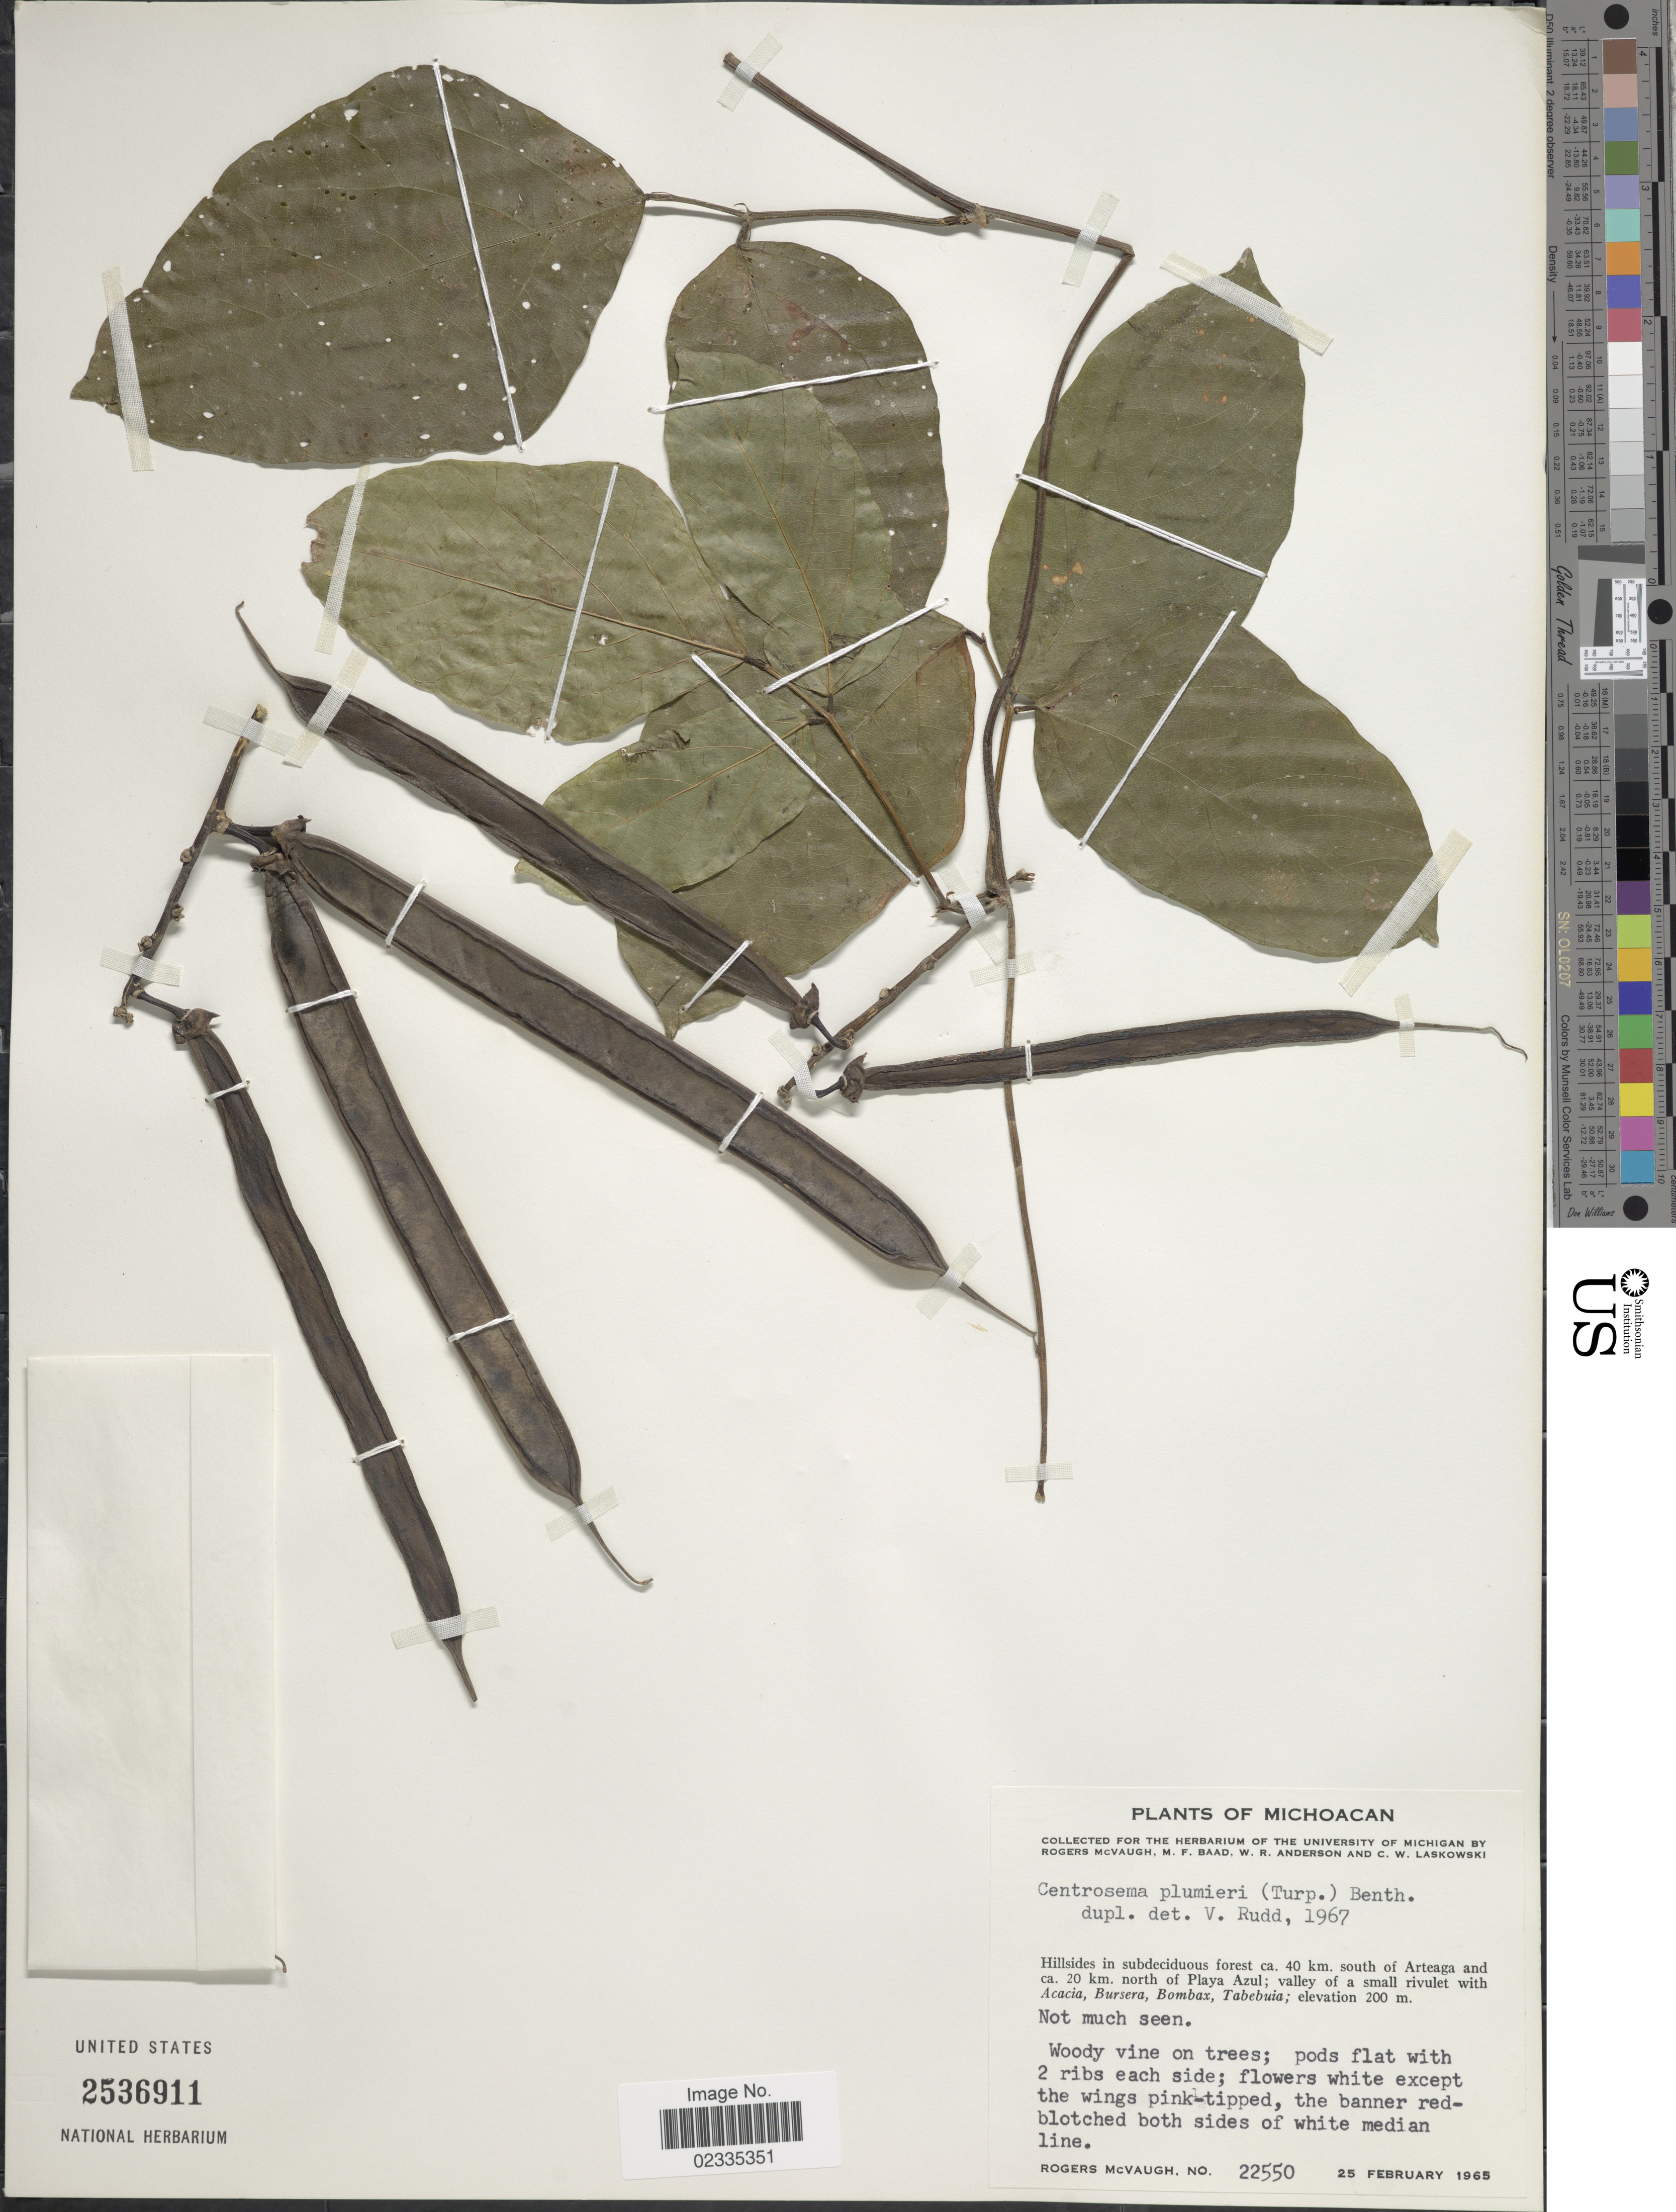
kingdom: Plantae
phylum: Tracheophyta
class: Magnoliopsida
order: Fabales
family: Fabaceae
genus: Centrosema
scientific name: Centrosema plumieri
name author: (Turpin ex Pers.) Benth.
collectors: R. McVaugh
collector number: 22550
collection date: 1965-02-25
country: Mexico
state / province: Michoacán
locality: Hillsides in subdeciduous forest ca. 40 km. south of Arteaga and ca. 20 km. north of Playa Azul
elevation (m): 200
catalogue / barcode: US 2536911